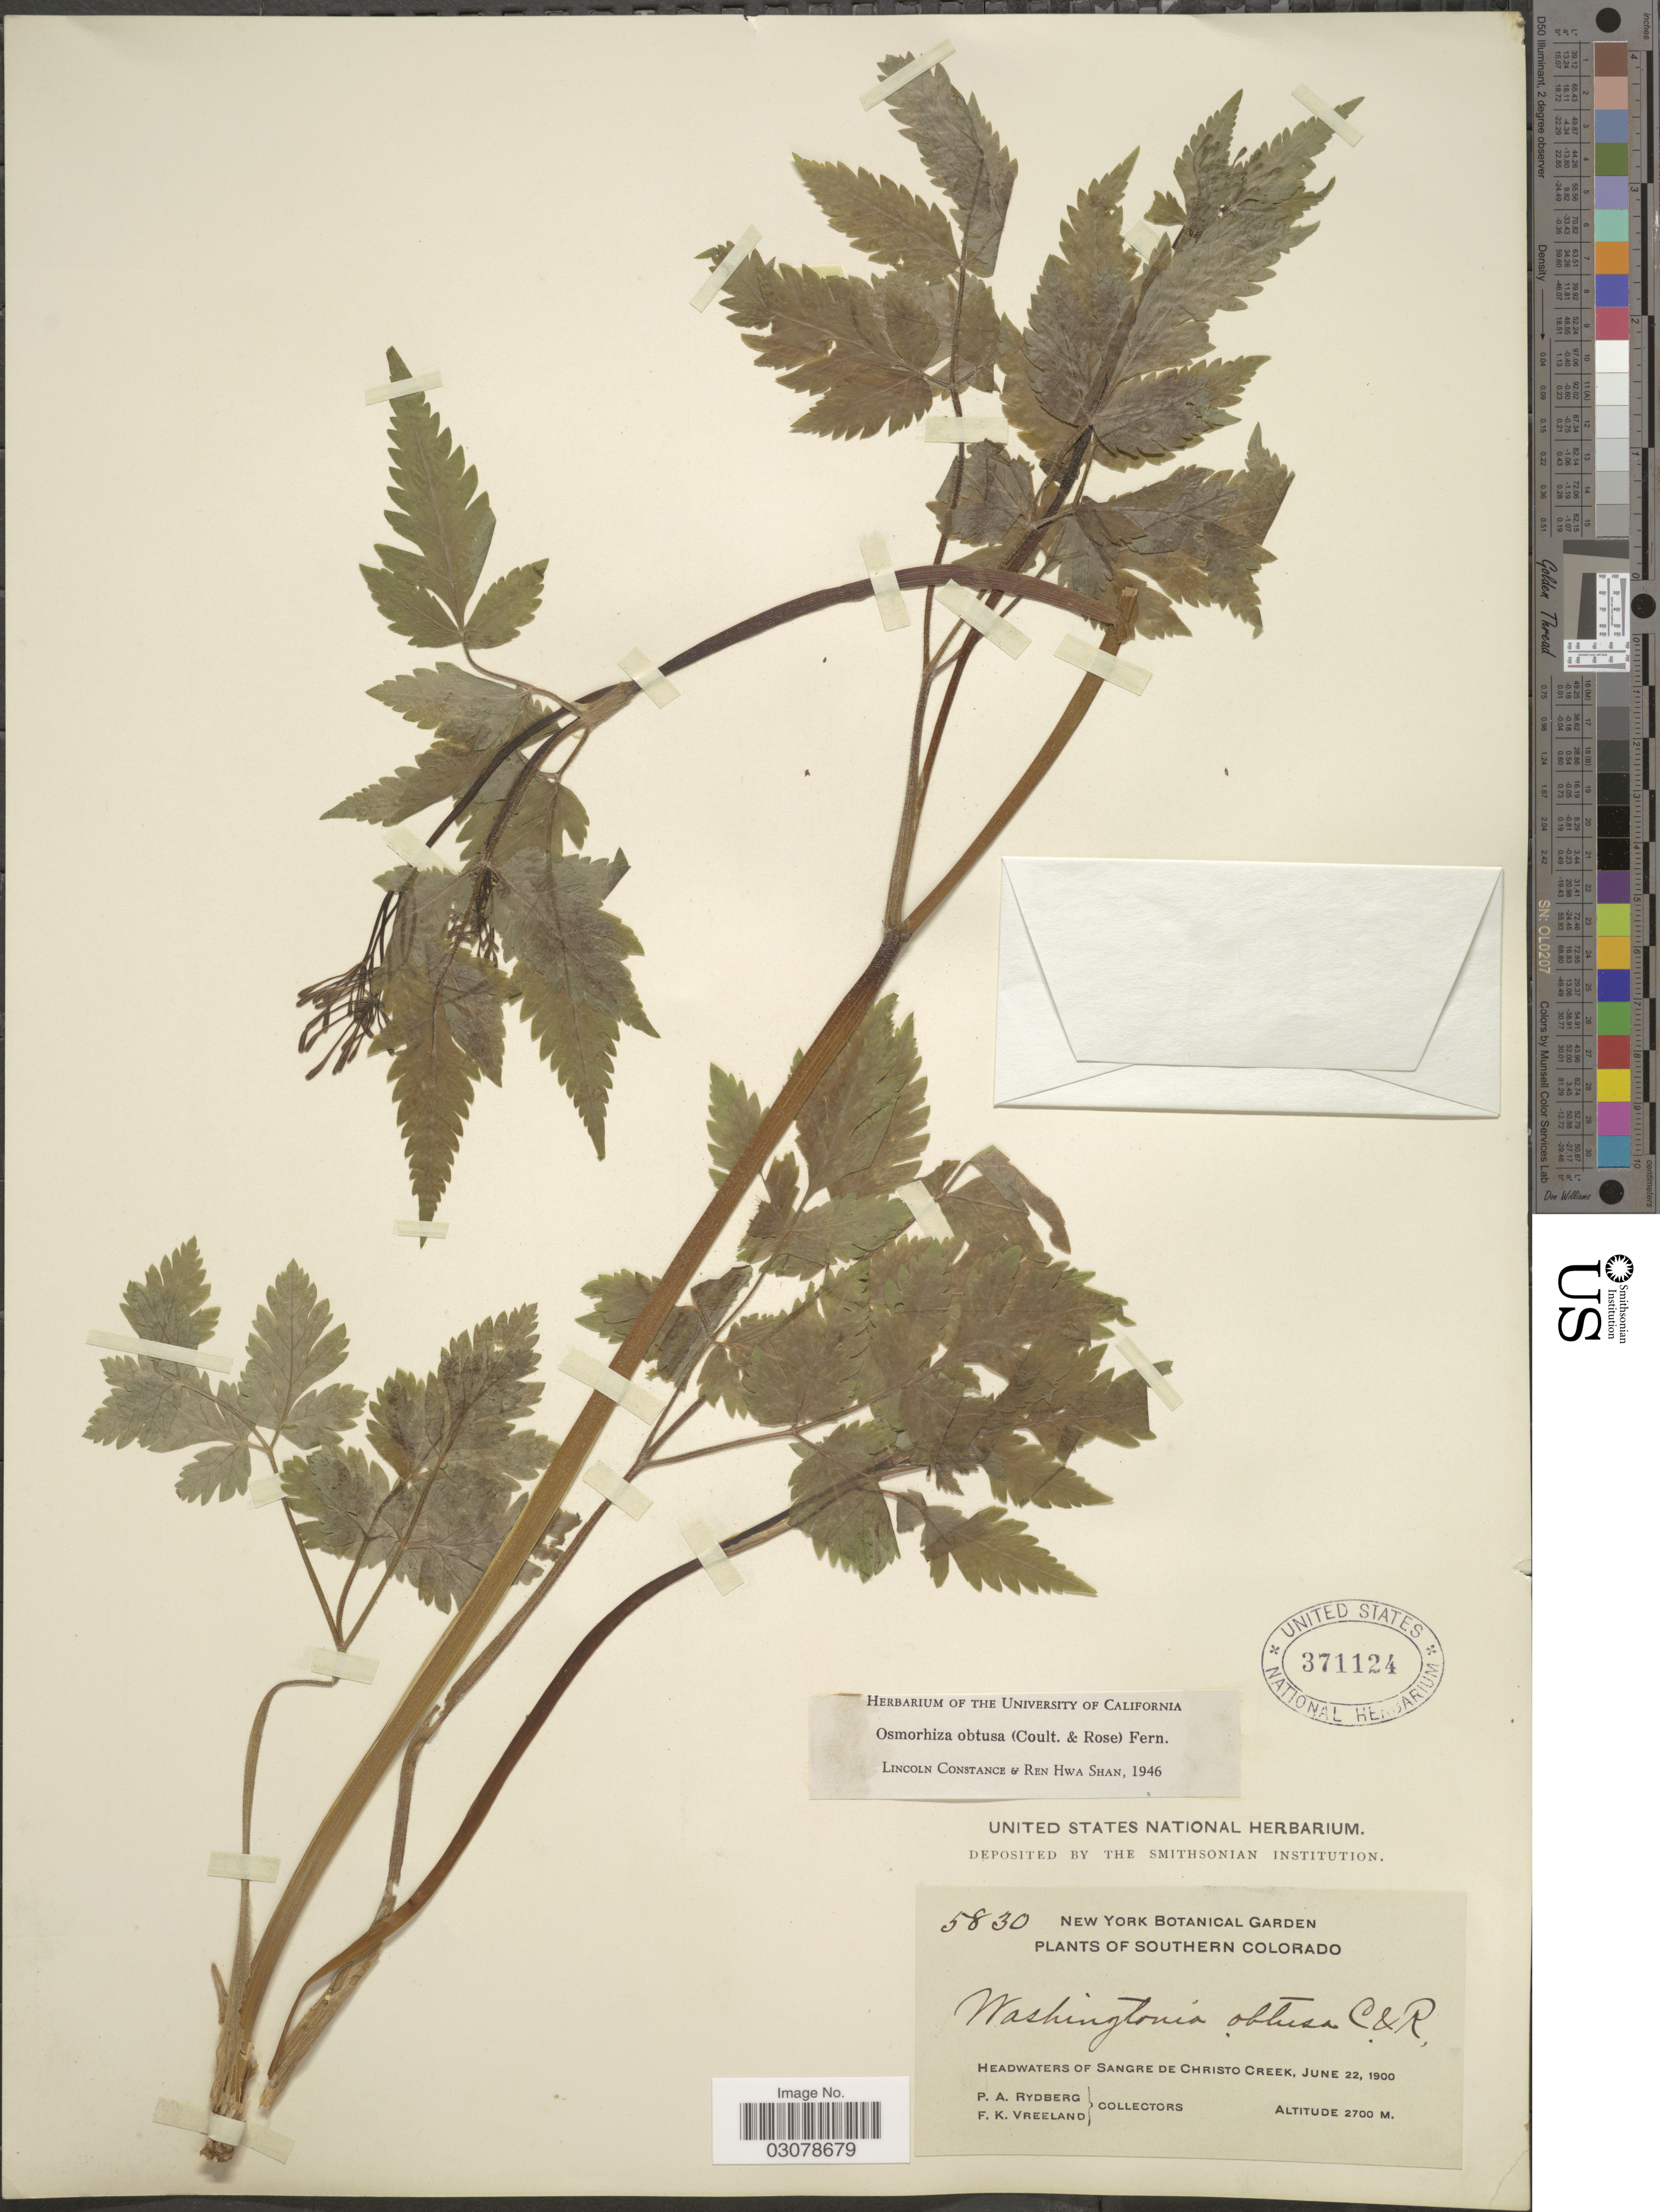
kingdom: Plantae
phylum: Tracheophyta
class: Magnoliopsida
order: Apiales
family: Apiaceae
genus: Osmorhiza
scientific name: Osmorhiza obtusa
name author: (J.M. Coult. & Rose) Fernald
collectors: P. A. Rydberg & F. Vreeland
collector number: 5830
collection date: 1900-06-22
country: United States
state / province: Colorado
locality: Southern Colorado, Headwaters of Sangre De Christo Creek.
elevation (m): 2700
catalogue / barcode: US 371124